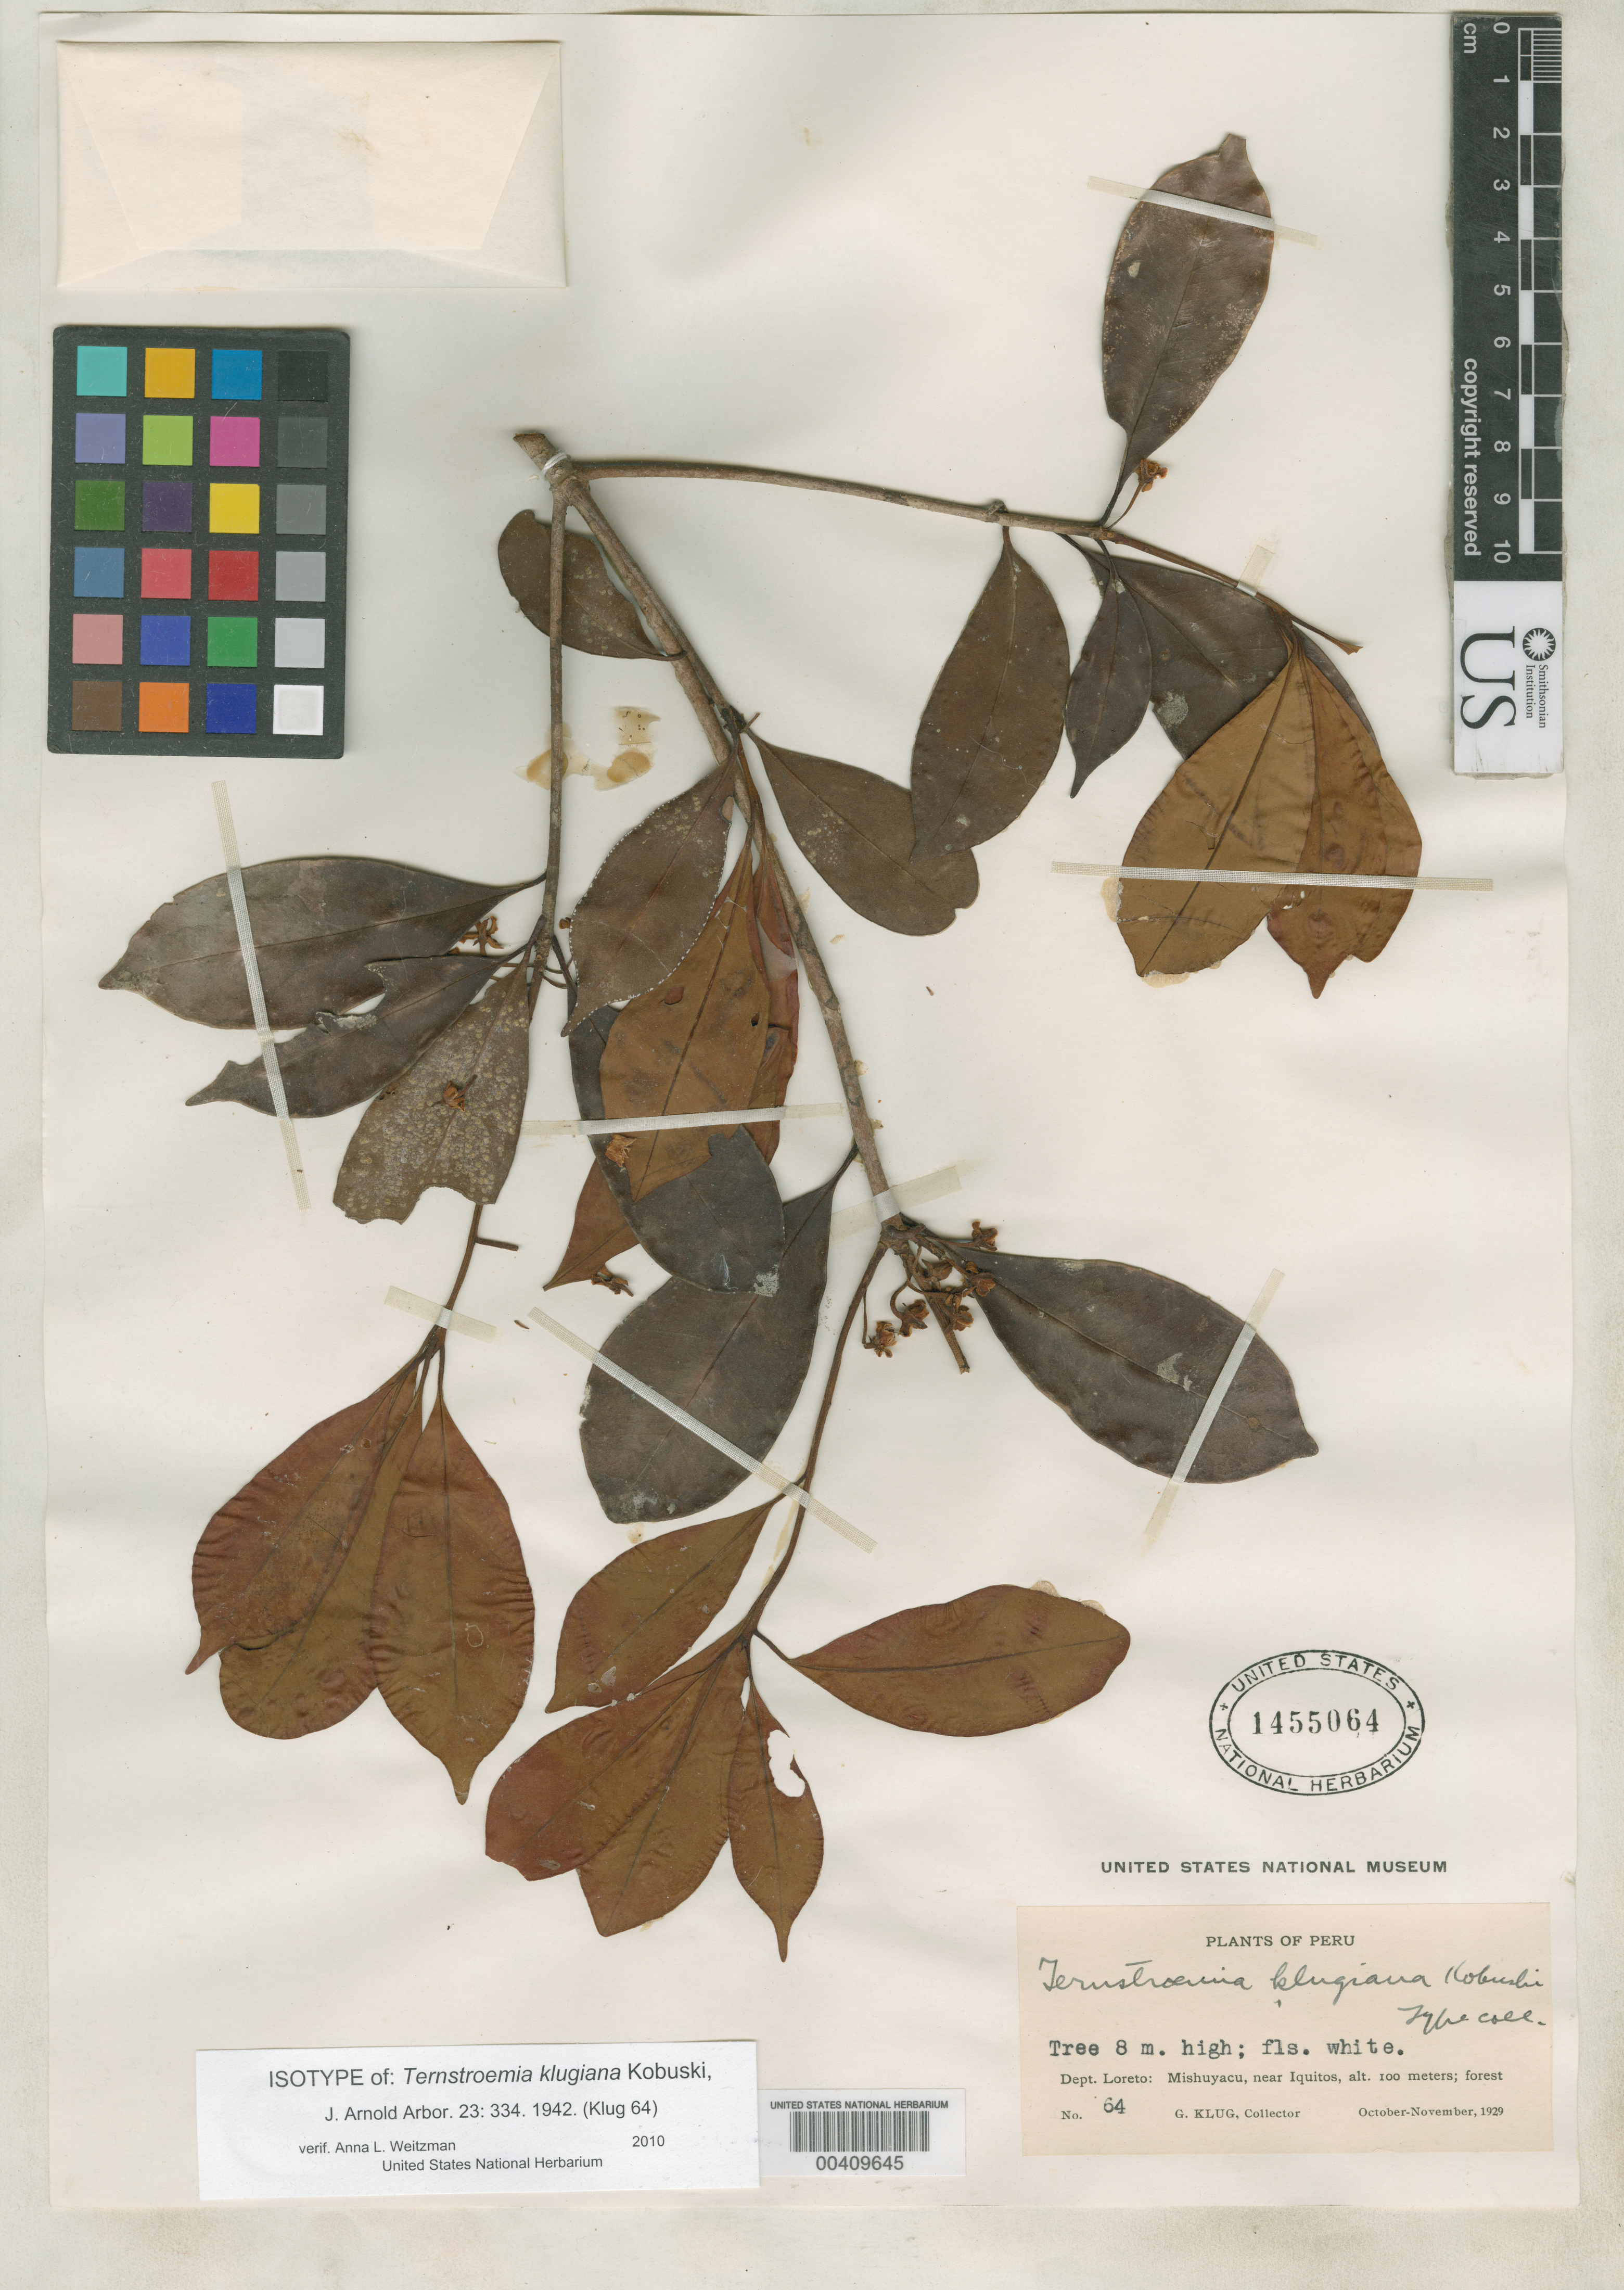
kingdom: Plantae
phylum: Tracheophyta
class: Magnoliopsida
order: Ericales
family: Pentaphylacaceae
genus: Ternstroemia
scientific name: Ternstroemia klugiana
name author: Kobuski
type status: Isotype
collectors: G. Klug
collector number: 64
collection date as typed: Oct 1929 to -- Nov 1929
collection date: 1929-10/1929-11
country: Peru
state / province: Loreto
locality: Mishuyacu, near Iquitos.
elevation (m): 100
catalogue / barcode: US 1455064